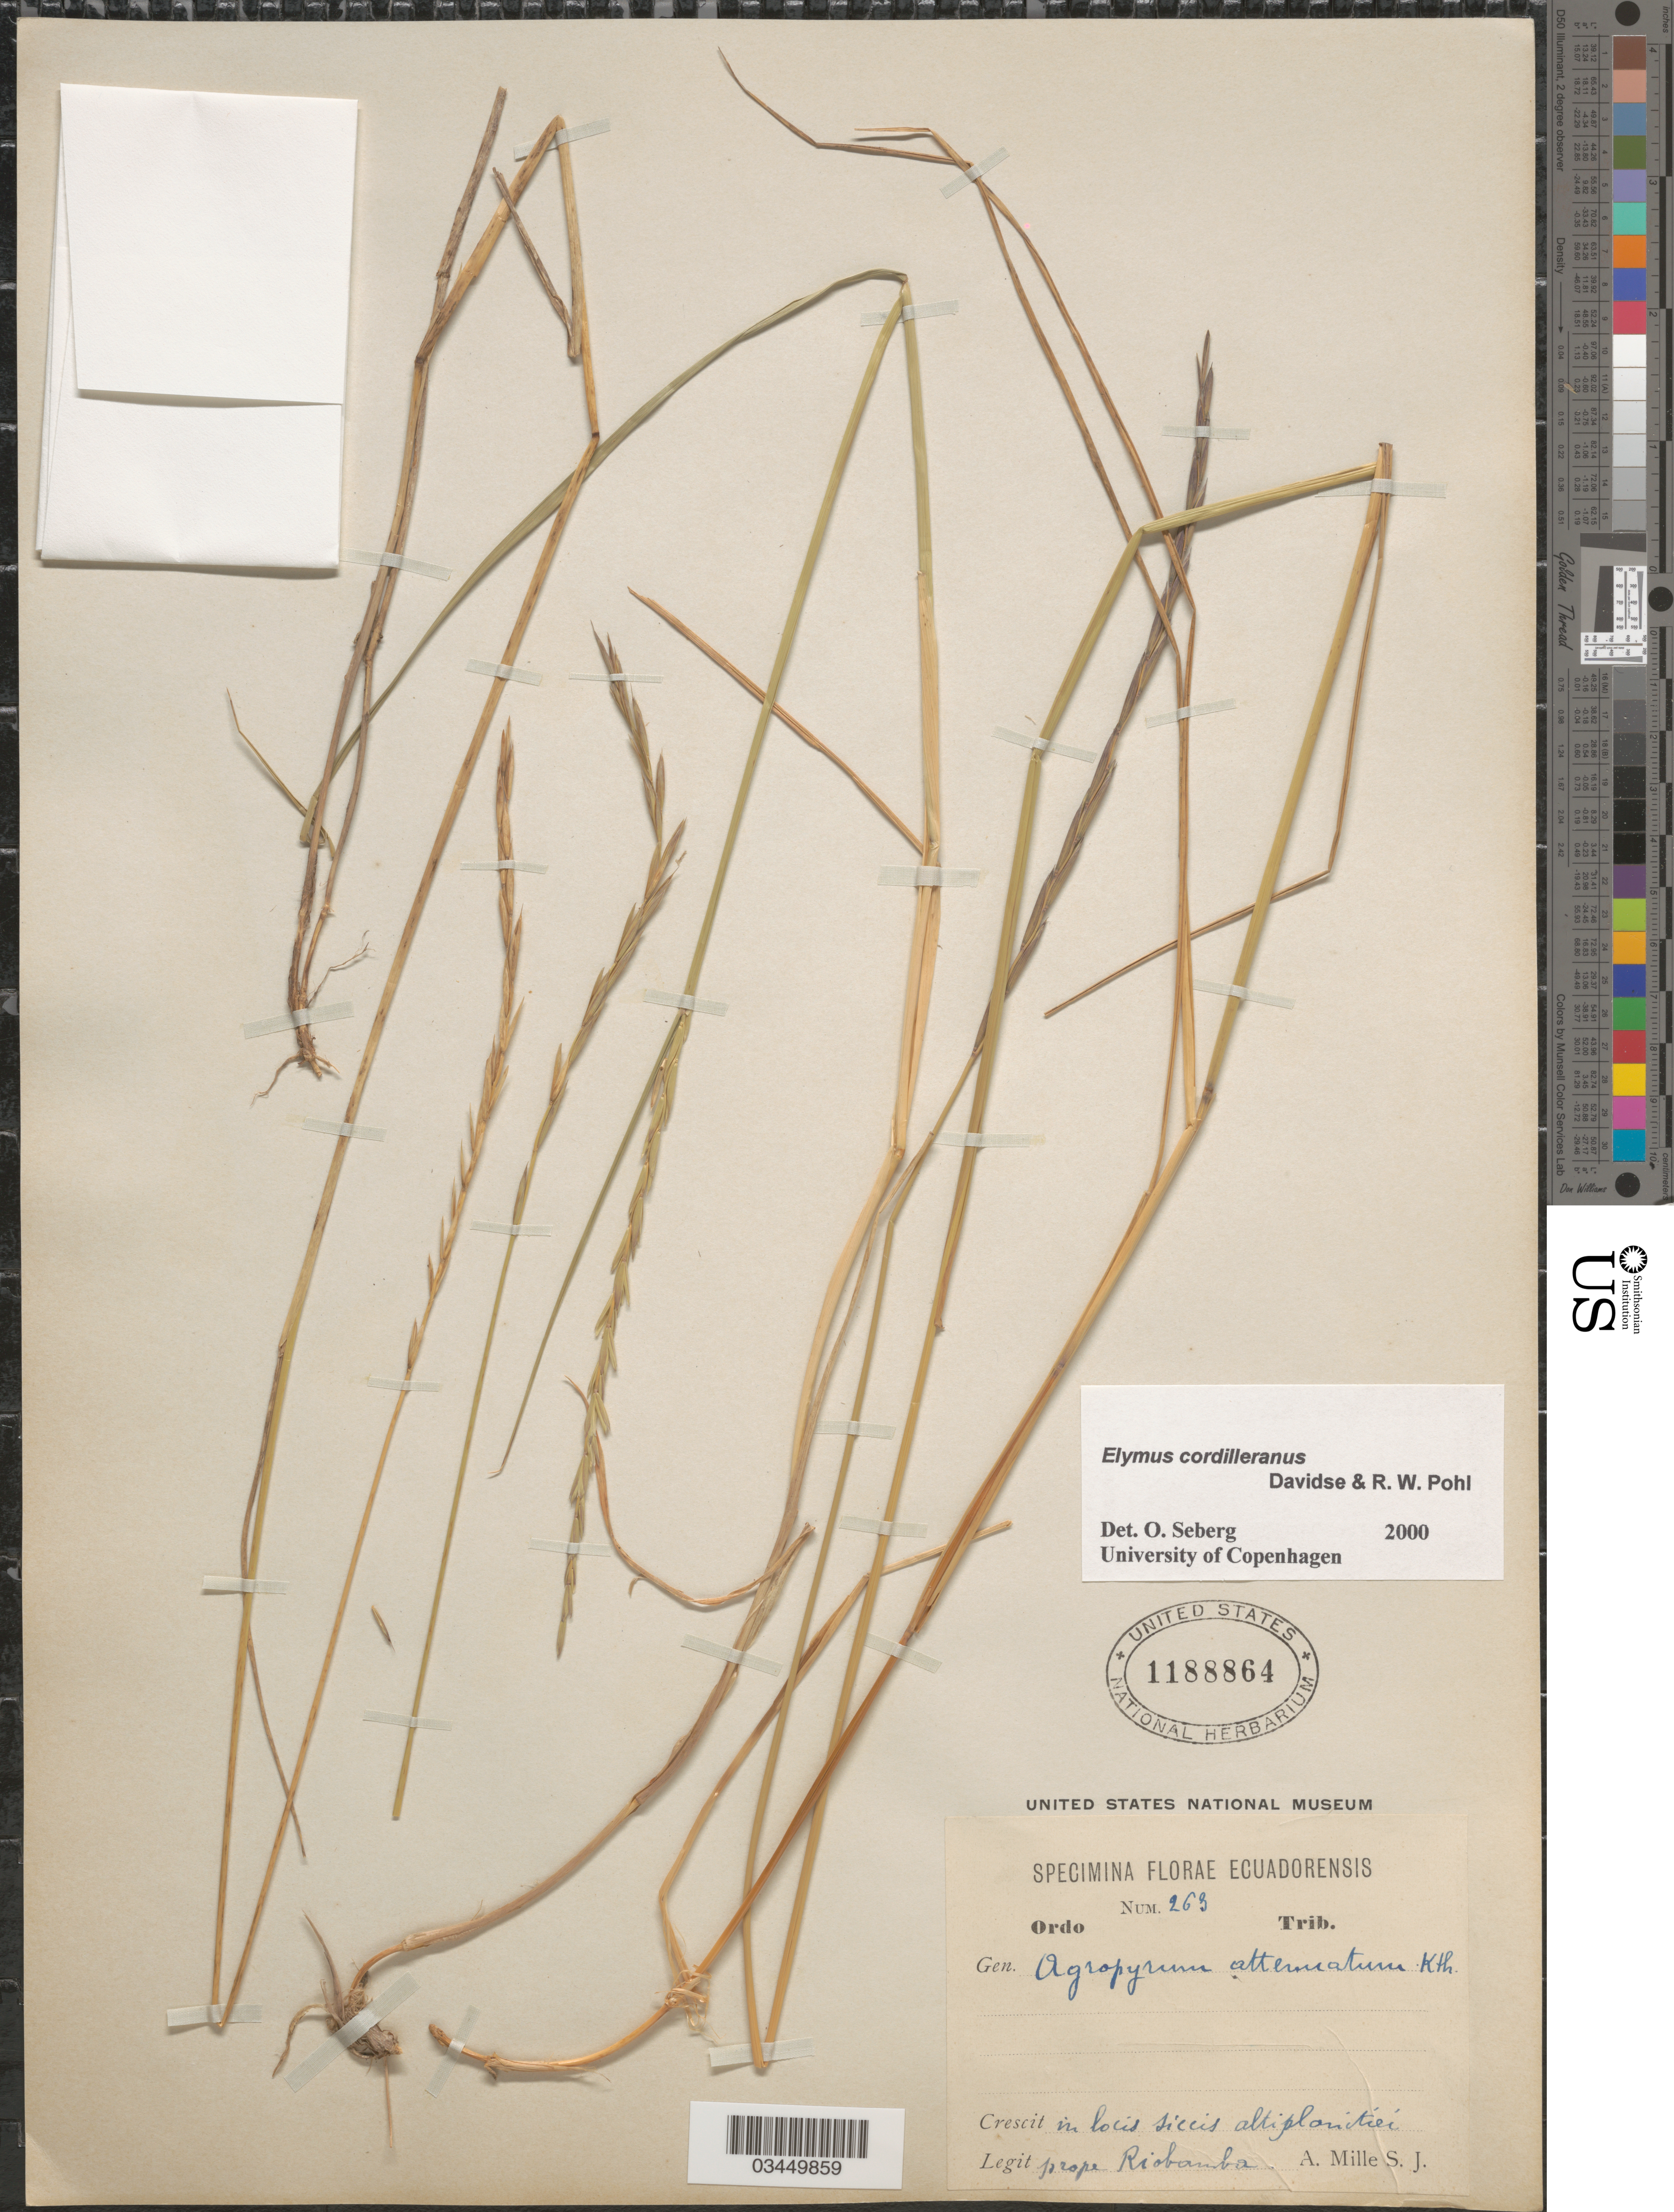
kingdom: Plantae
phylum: Tracheophyta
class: Liliopsida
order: Poales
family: Poaceae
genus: Elymus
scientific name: Elymus cordilleranus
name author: Davidse & R.W. Pohl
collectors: A. Mille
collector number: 263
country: Ecuador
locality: In locis siccis altiplanitiei prope Riobamba.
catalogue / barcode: US 1188864